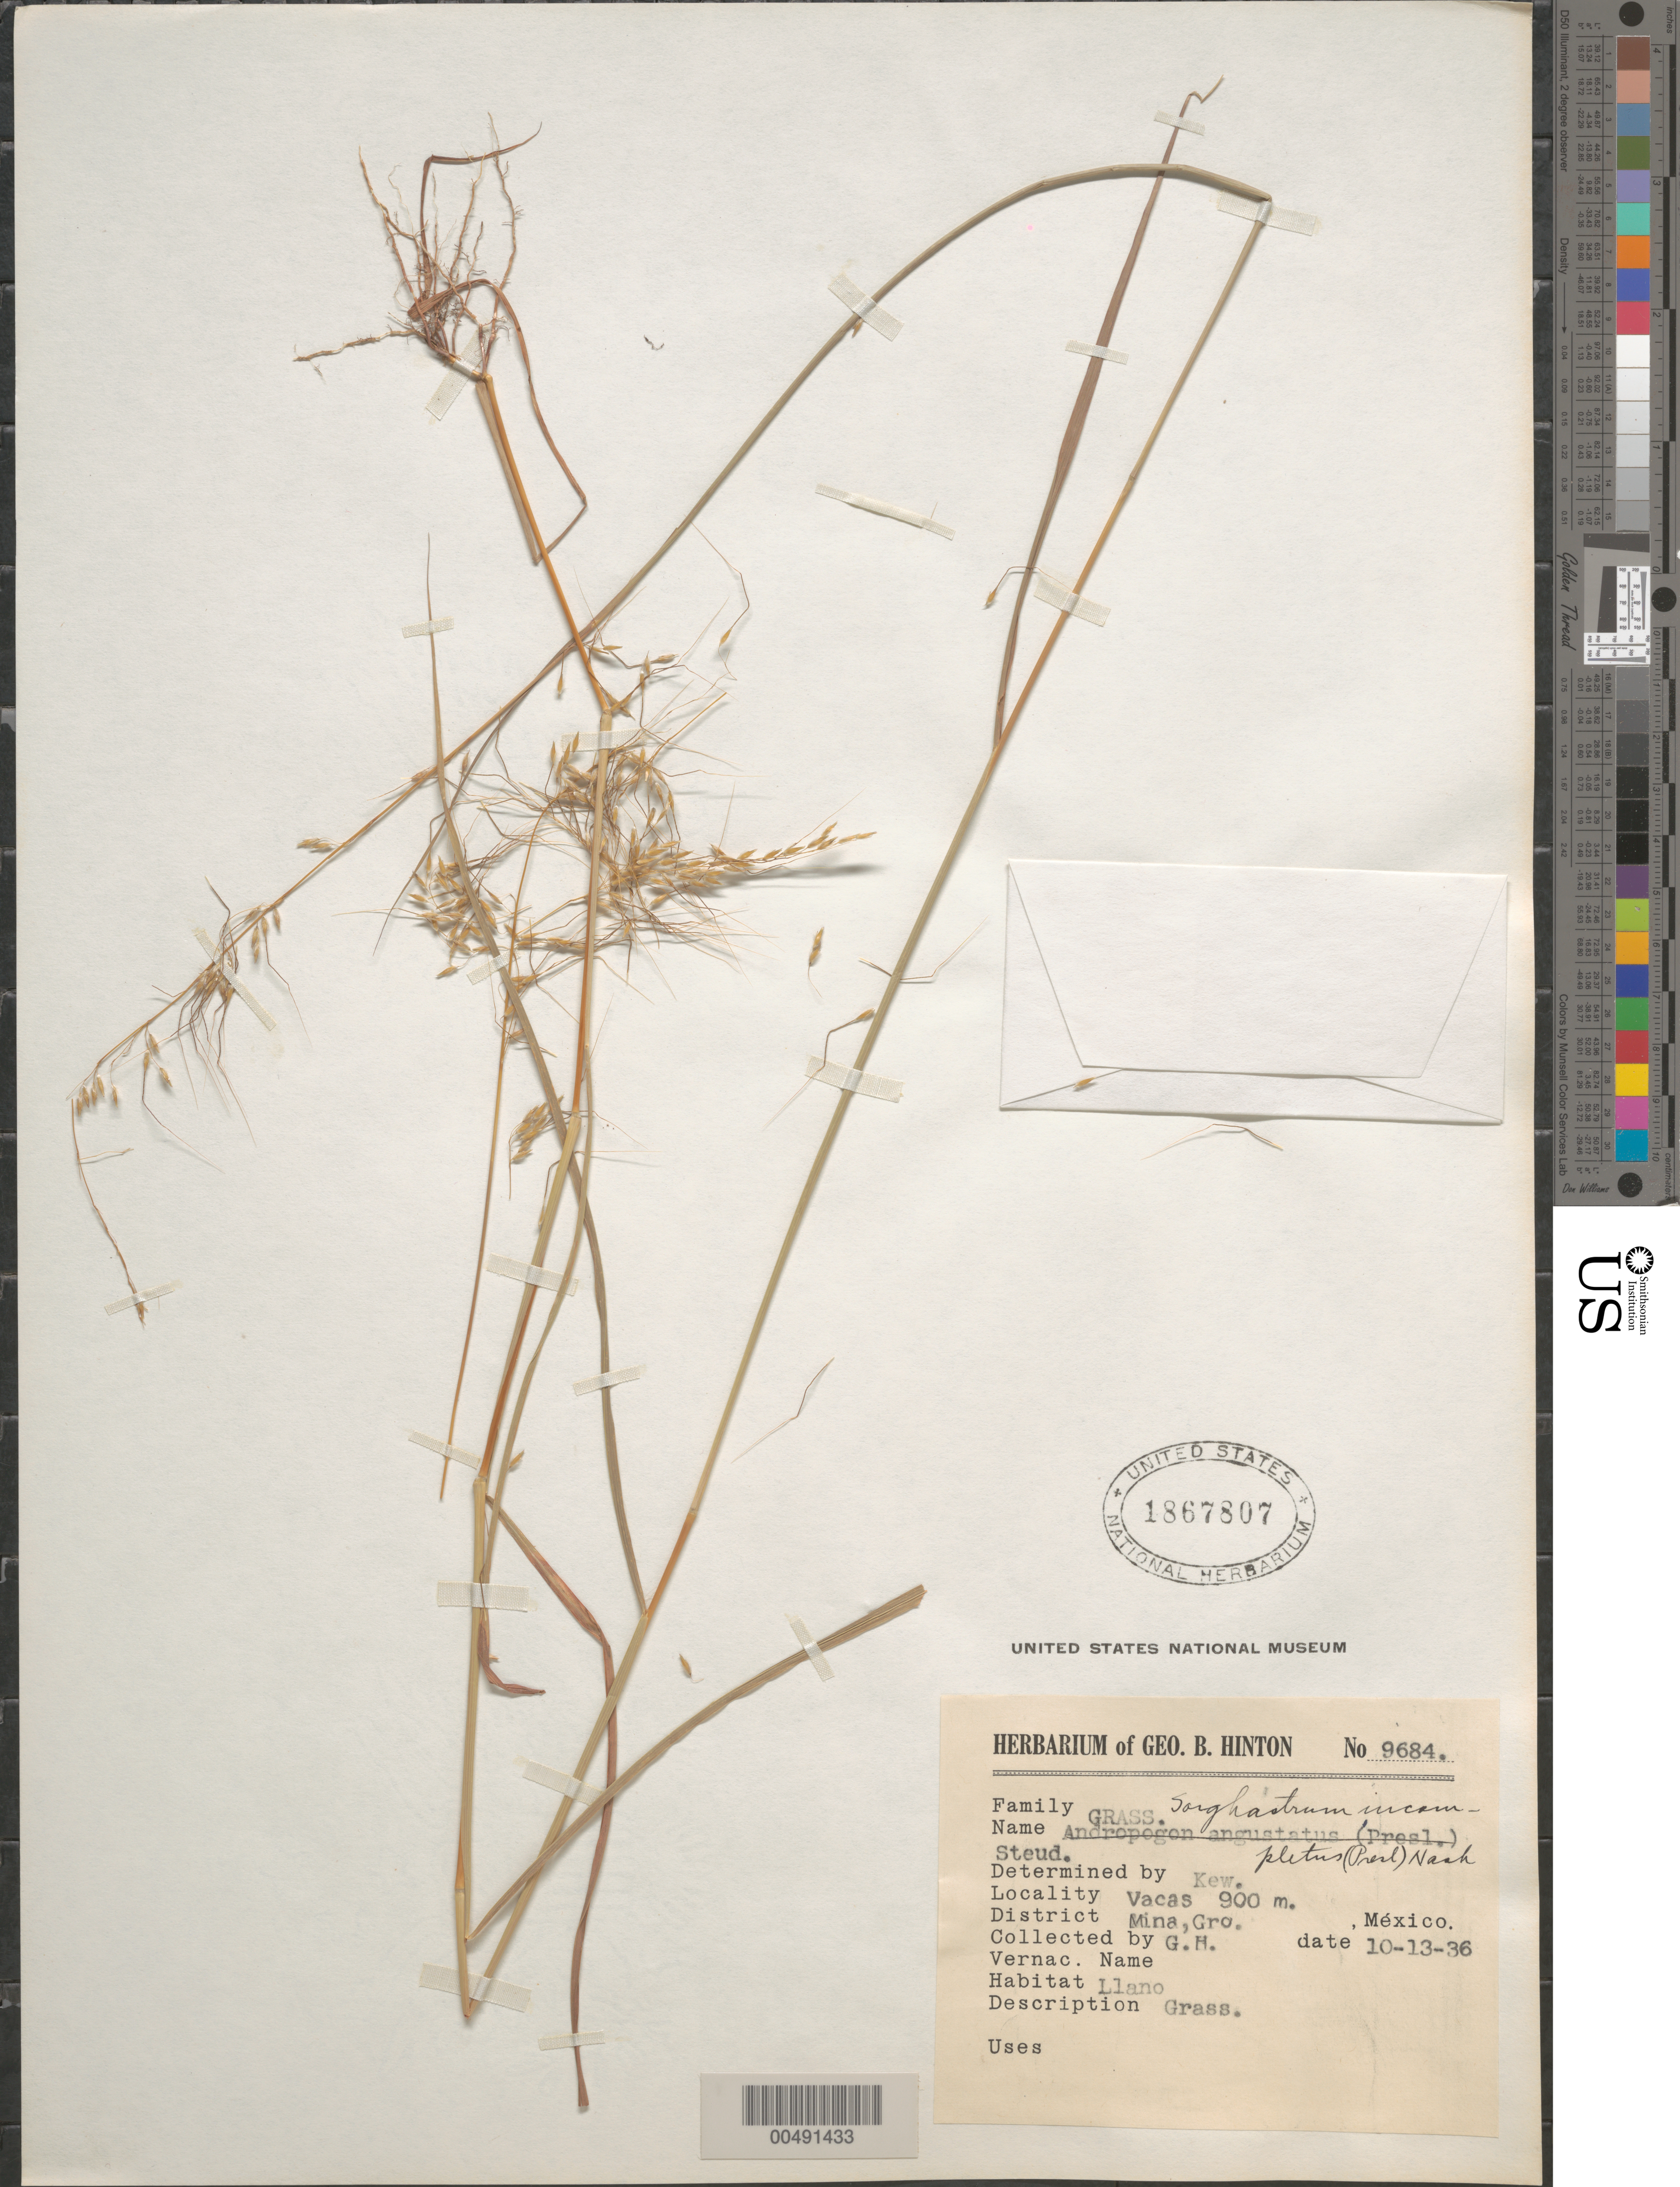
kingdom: Plantae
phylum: Tracheophyta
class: Liliopsida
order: Poales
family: Poaceae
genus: Sorghastrum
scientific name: Sorghastrum incompletum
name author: (J. Presl) Nash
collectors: G. B. Hinton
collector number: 9684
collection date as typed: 13 Oct 1936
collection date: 1936-10-13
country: Mexico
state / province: Guerrero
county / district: Mina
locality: Vacas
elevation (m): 900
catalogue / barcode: US 1867807